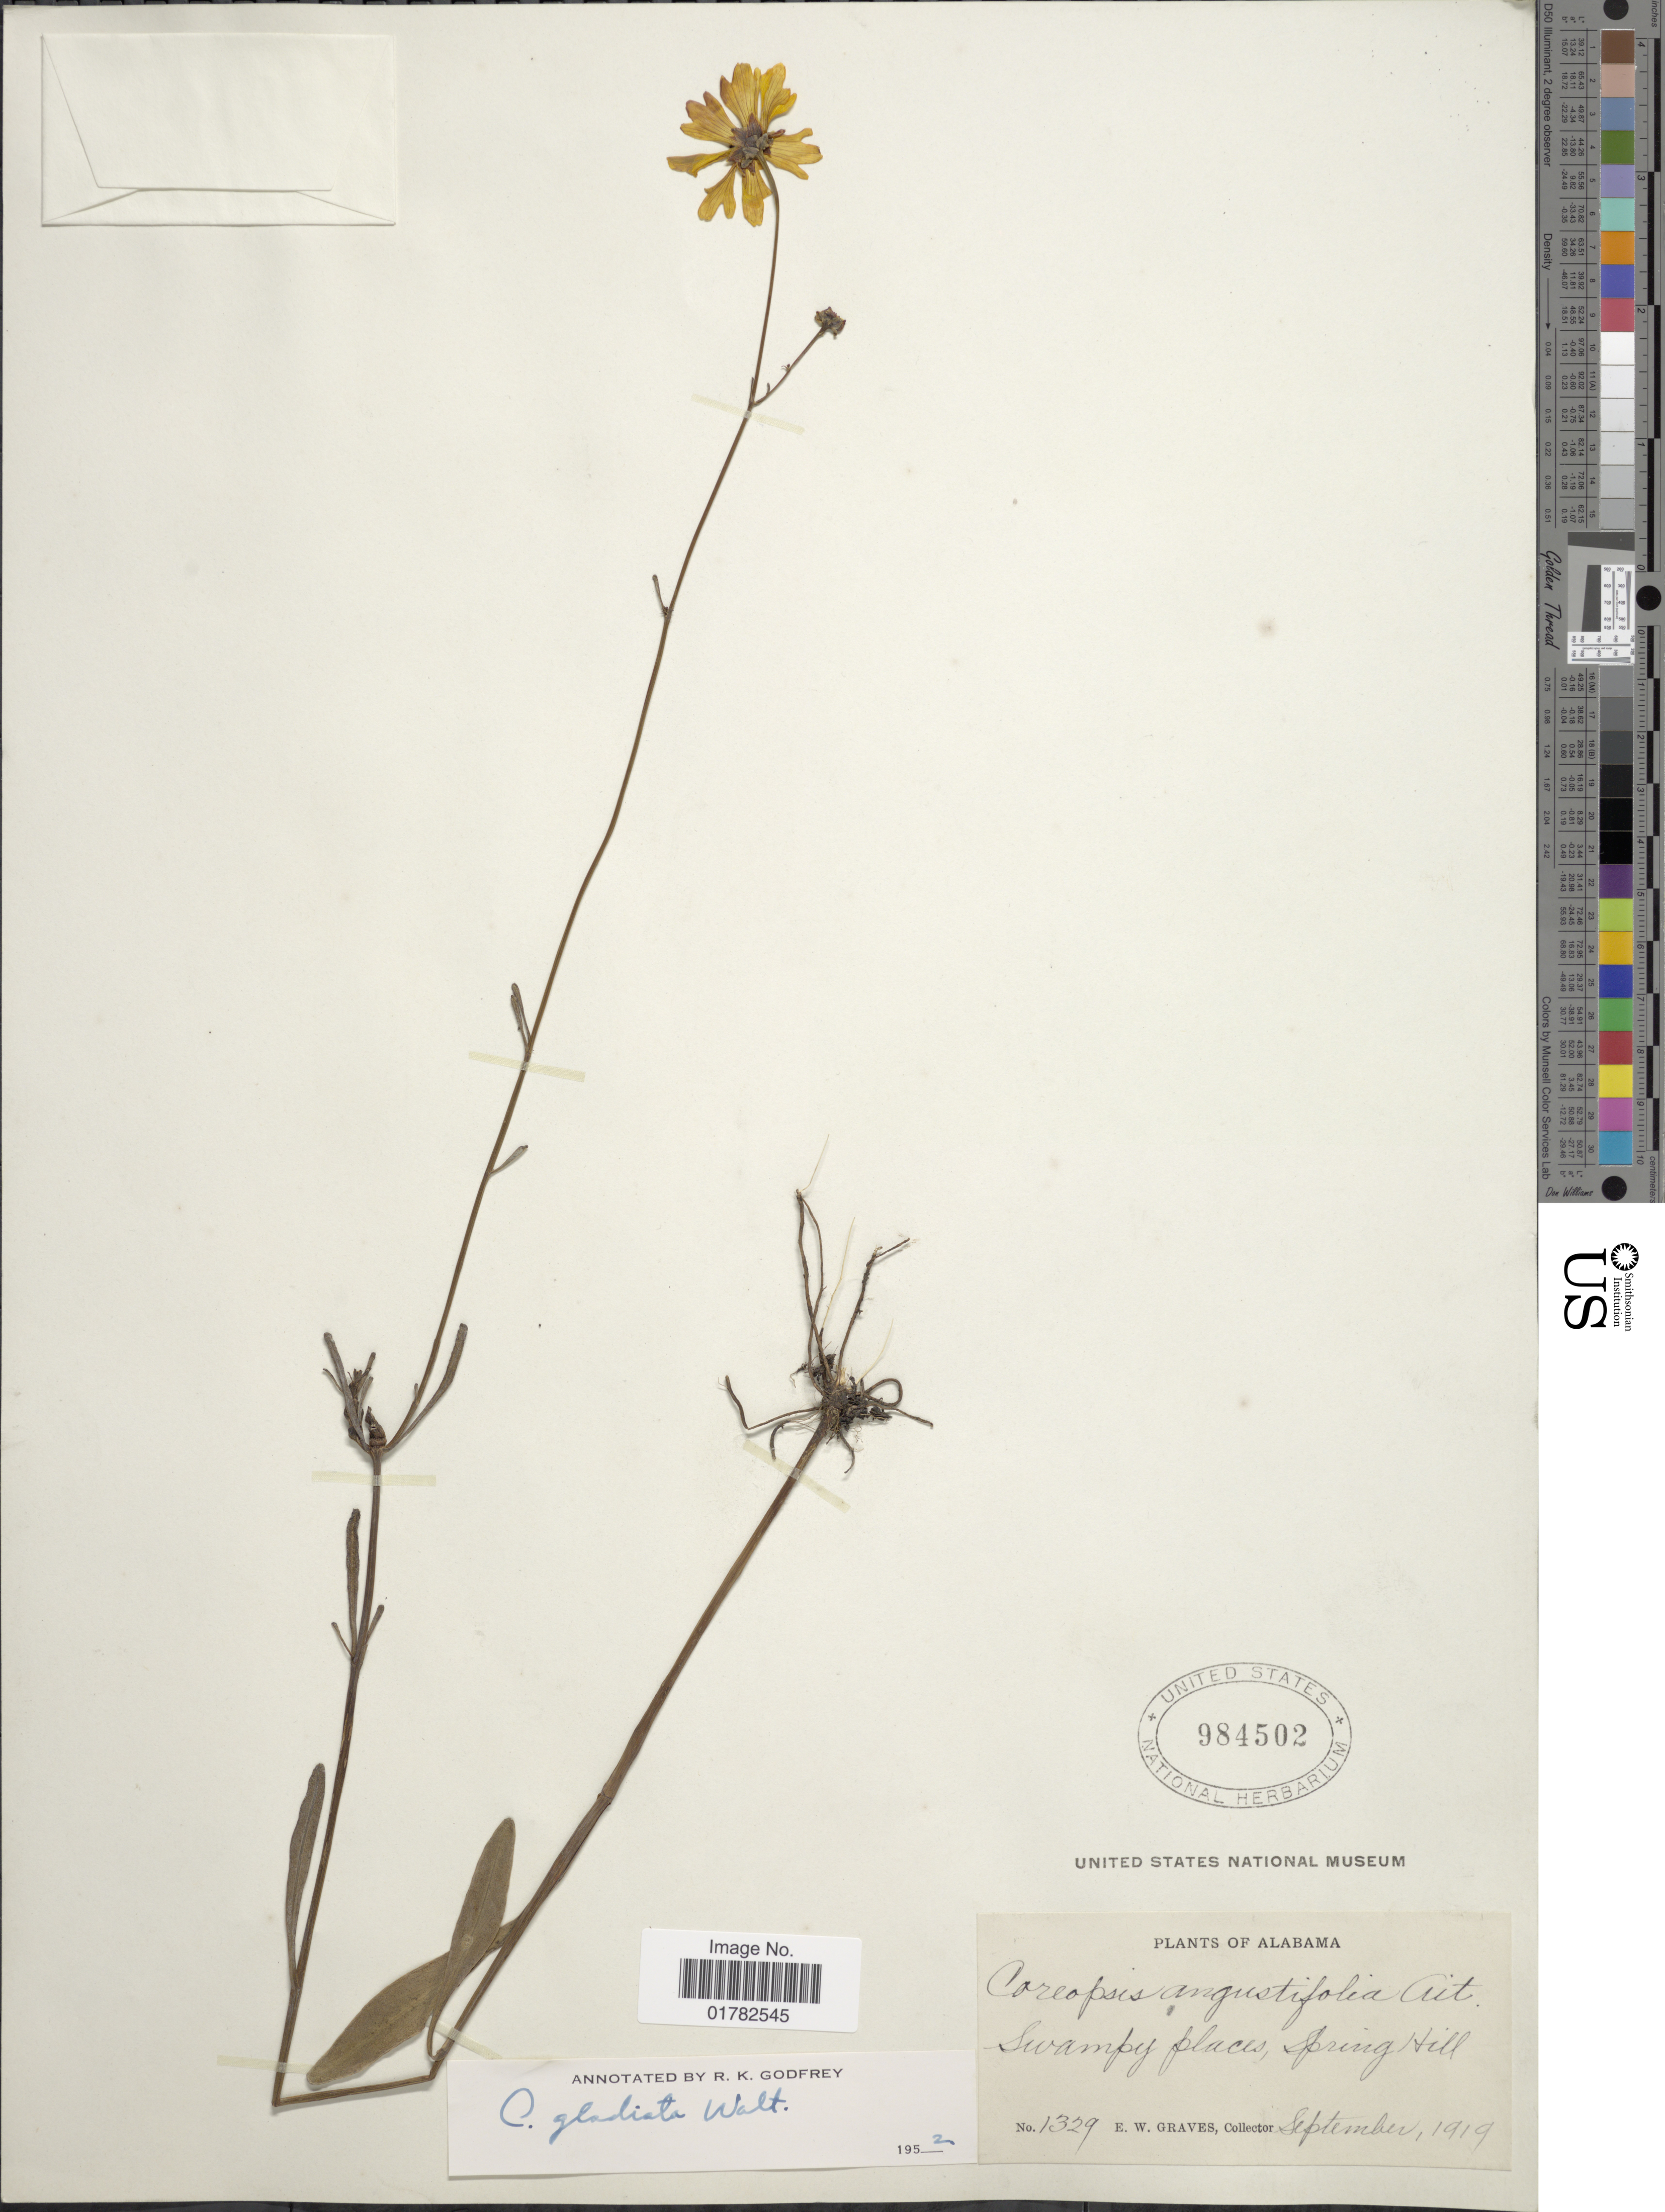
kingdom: Plantae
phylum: Tracheophyta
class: Magnoliopsida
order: Asterales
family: Asteraceae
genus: Coreopsis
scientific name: Coreopsis gladiata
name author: Walter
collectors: E. Graves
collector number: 1329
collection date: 1919-09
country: United States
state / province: Alabama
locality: Swampy places, Spring Hill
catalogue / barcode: US 984502